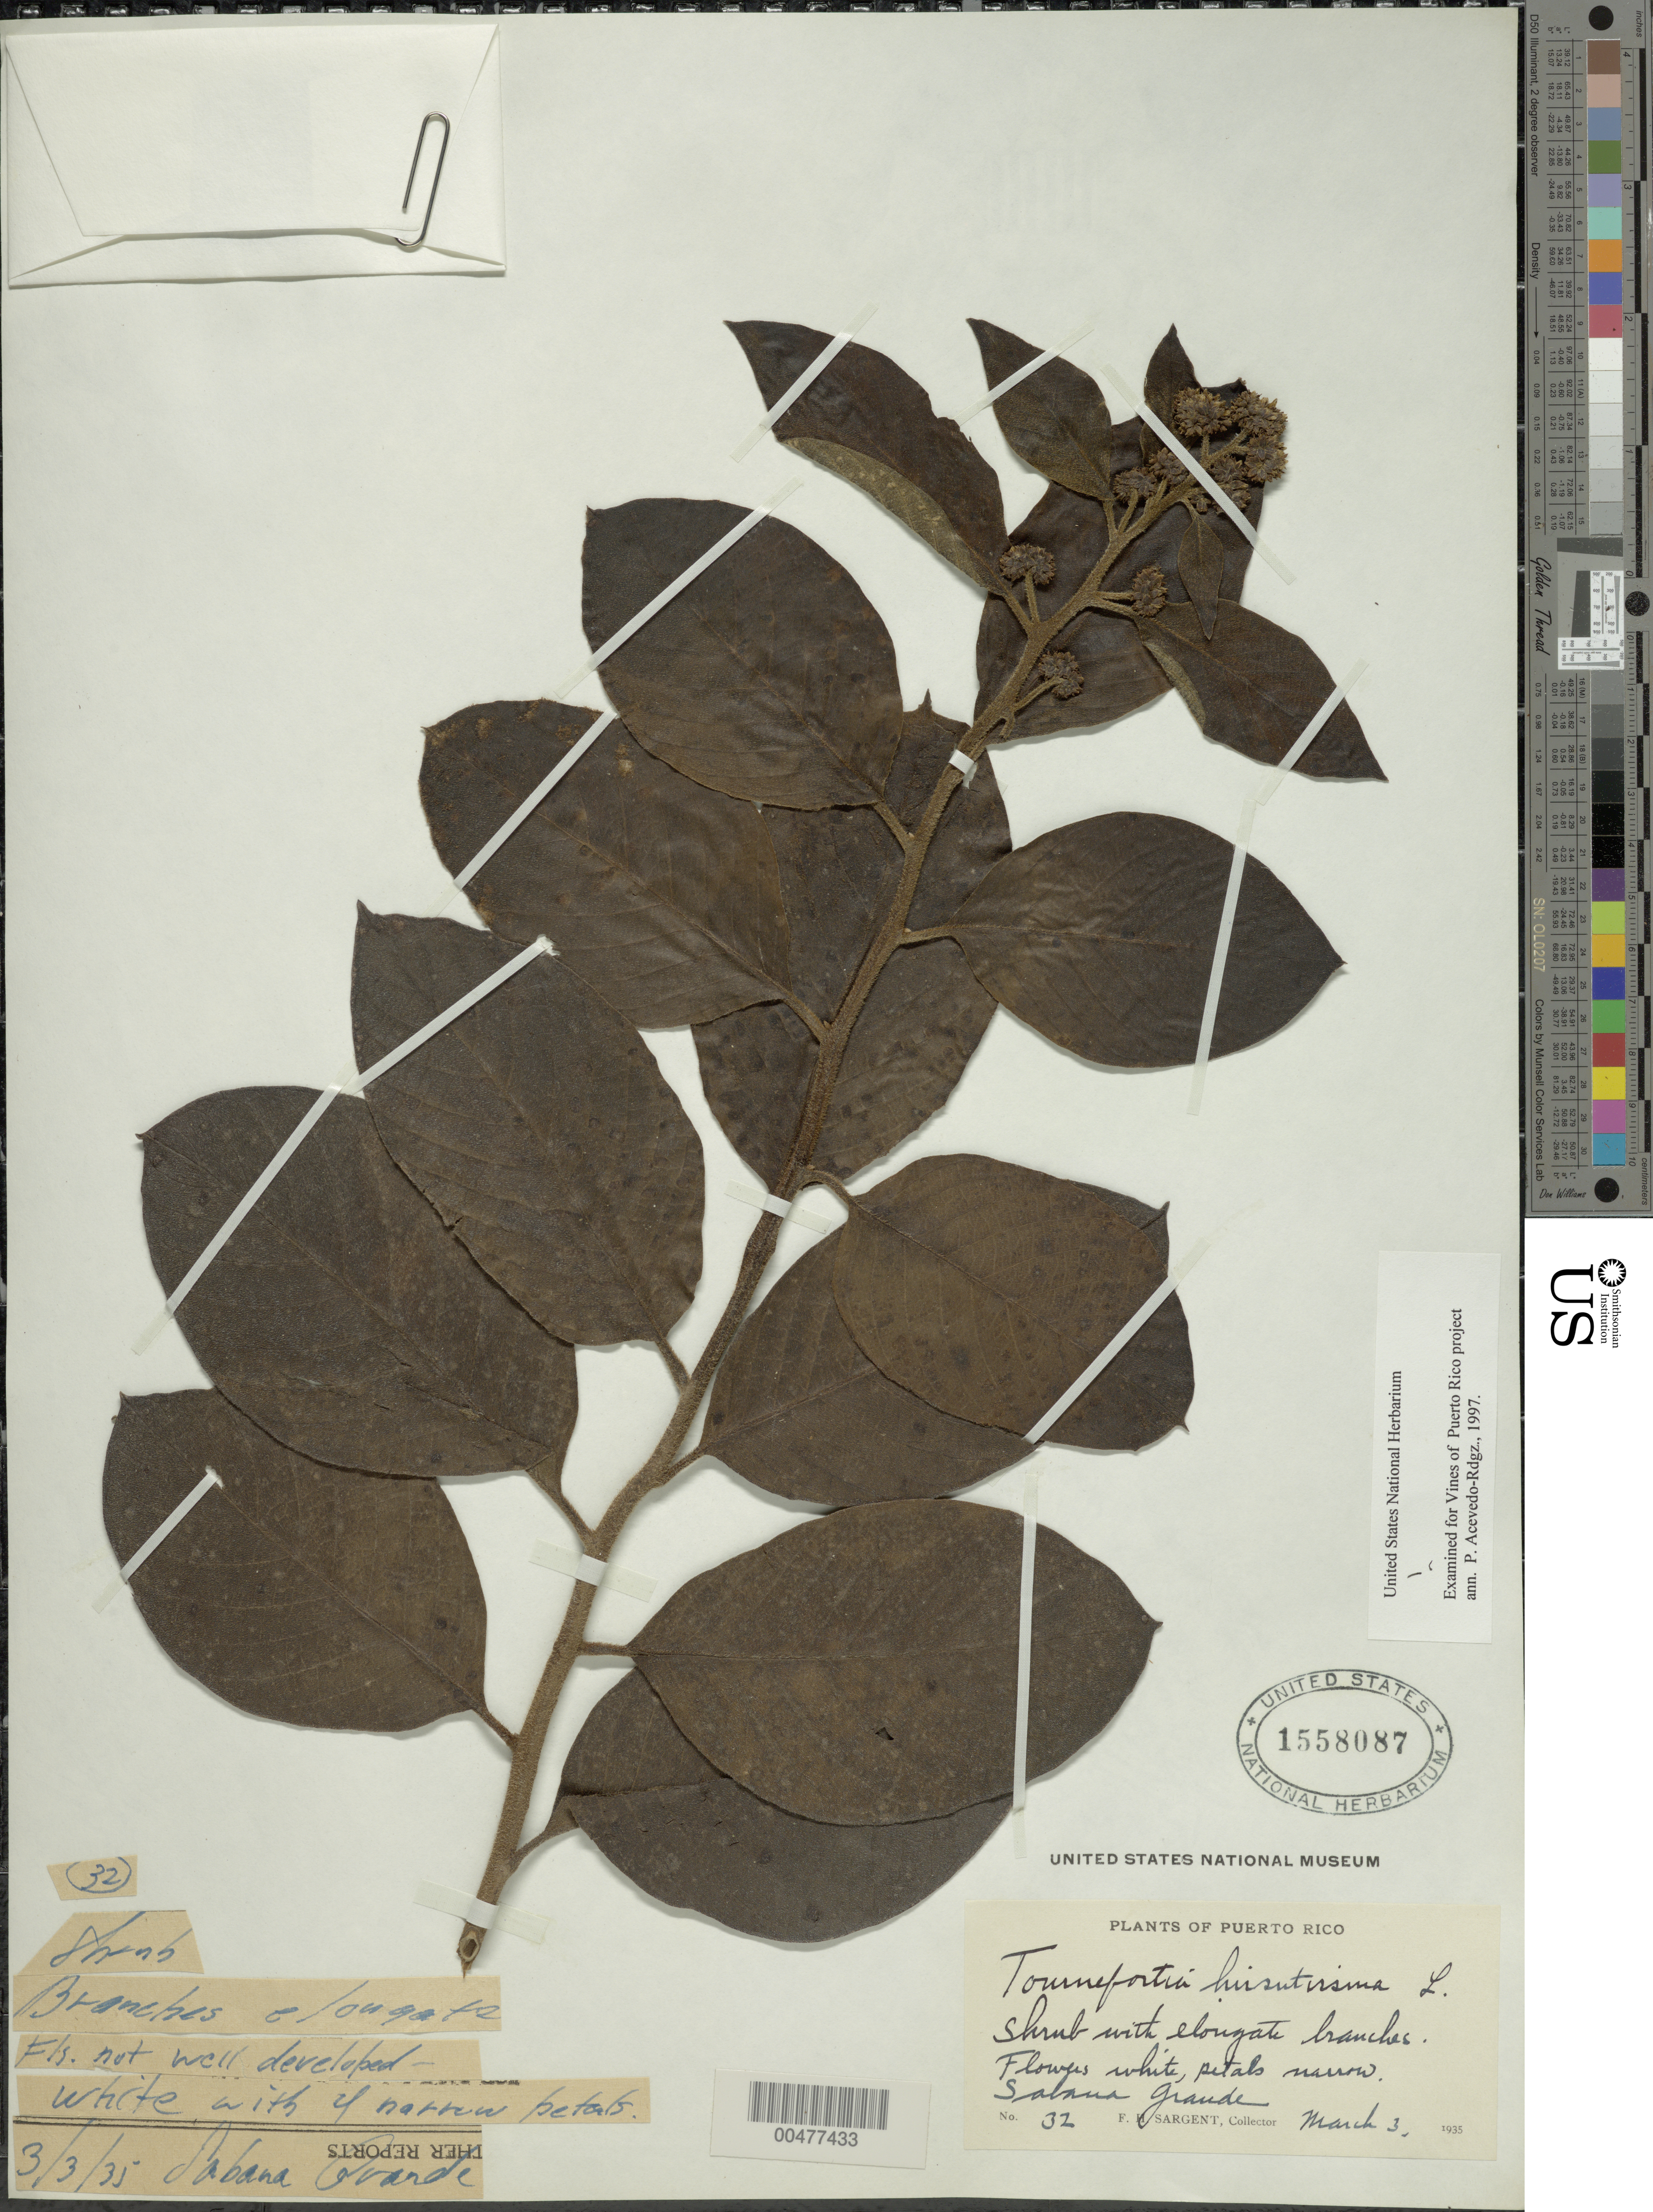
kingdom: Plantae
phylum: Tracheophyta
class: Magnoliopsida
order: Boraginales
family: Heliotropiaceae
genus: Tournefortia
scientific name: Tournefortia hirsutissima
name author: L.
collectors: F. H. Sargent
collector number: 32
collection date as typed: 03 Mar 1935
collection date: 1935-03-03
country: Puerto Rico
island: Greater Antilles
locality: Sabana grande.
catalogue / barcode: US 1558087